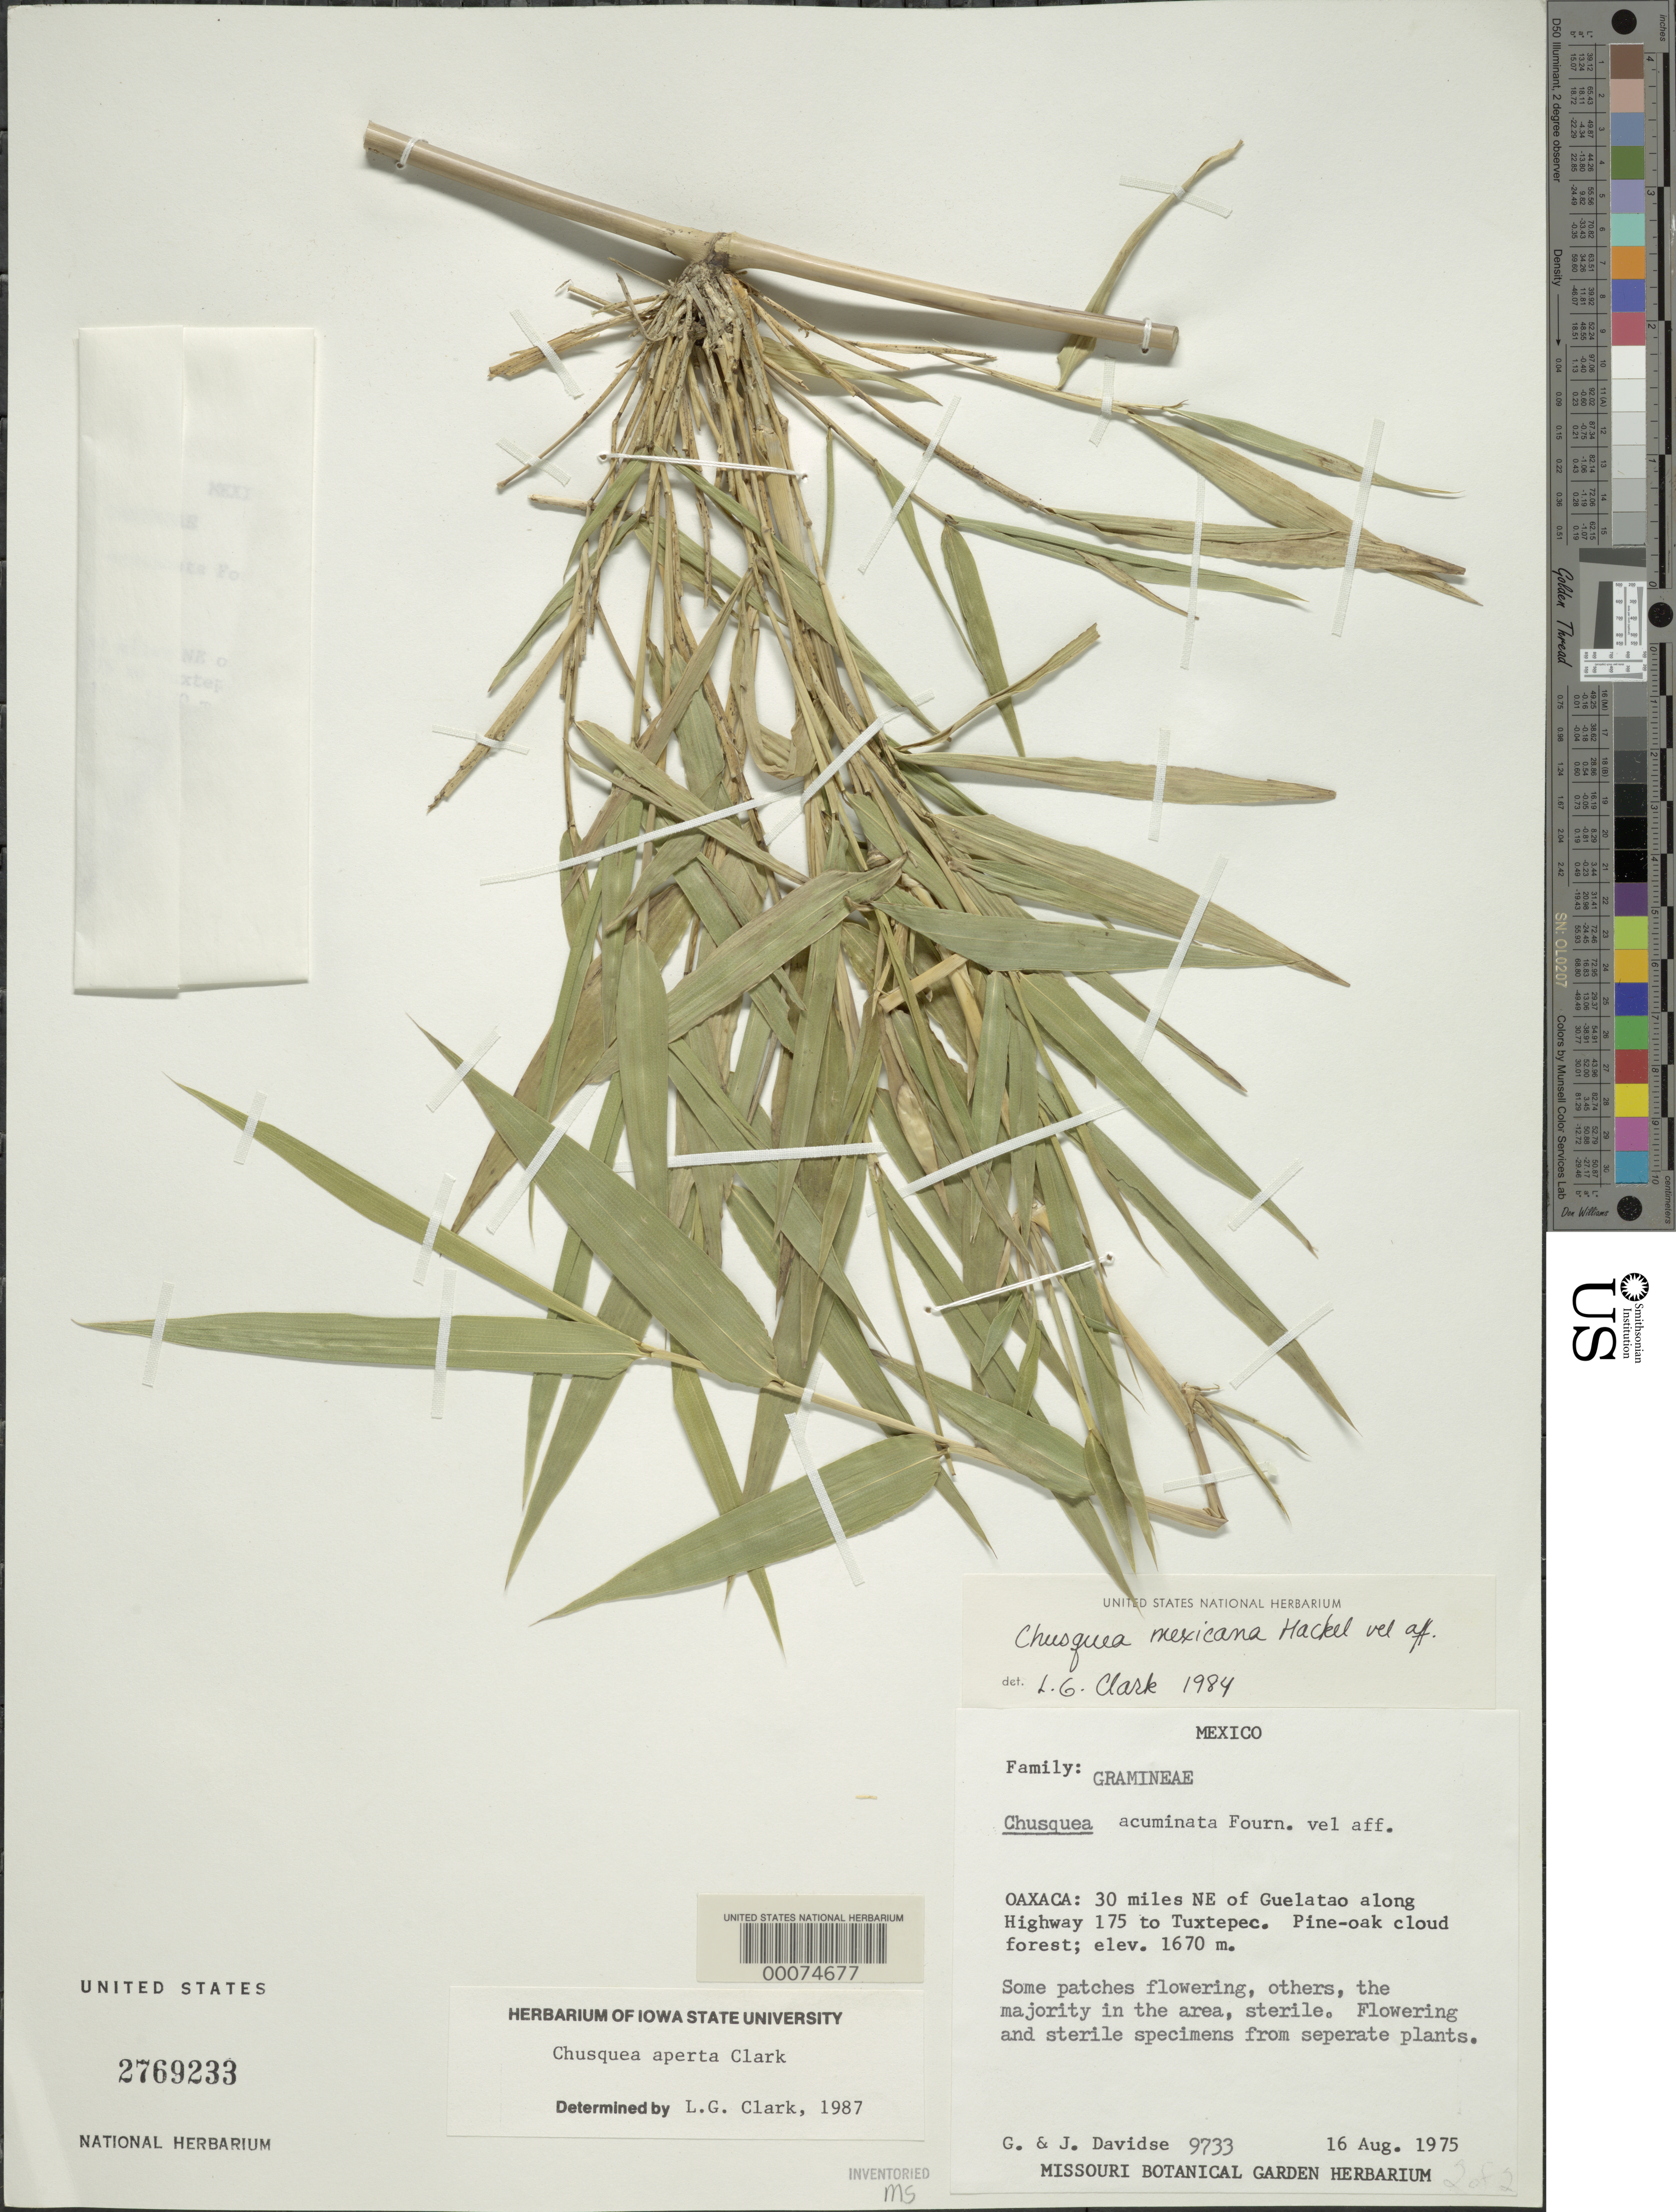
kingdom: Plantae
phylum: Tracheophyta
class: Liliopsida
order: Poales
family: Poaceae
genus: Chusquea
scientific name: Chusquea aperta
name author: L.G. Clark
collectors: G. Davidse & J. Davidse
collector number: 9733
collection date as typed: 16 Aug 1975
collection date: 1975-08-16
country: Mexico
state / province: Oaxaca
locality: Guelatao, tuxtepec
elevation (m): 1670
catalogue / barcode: US 2769233